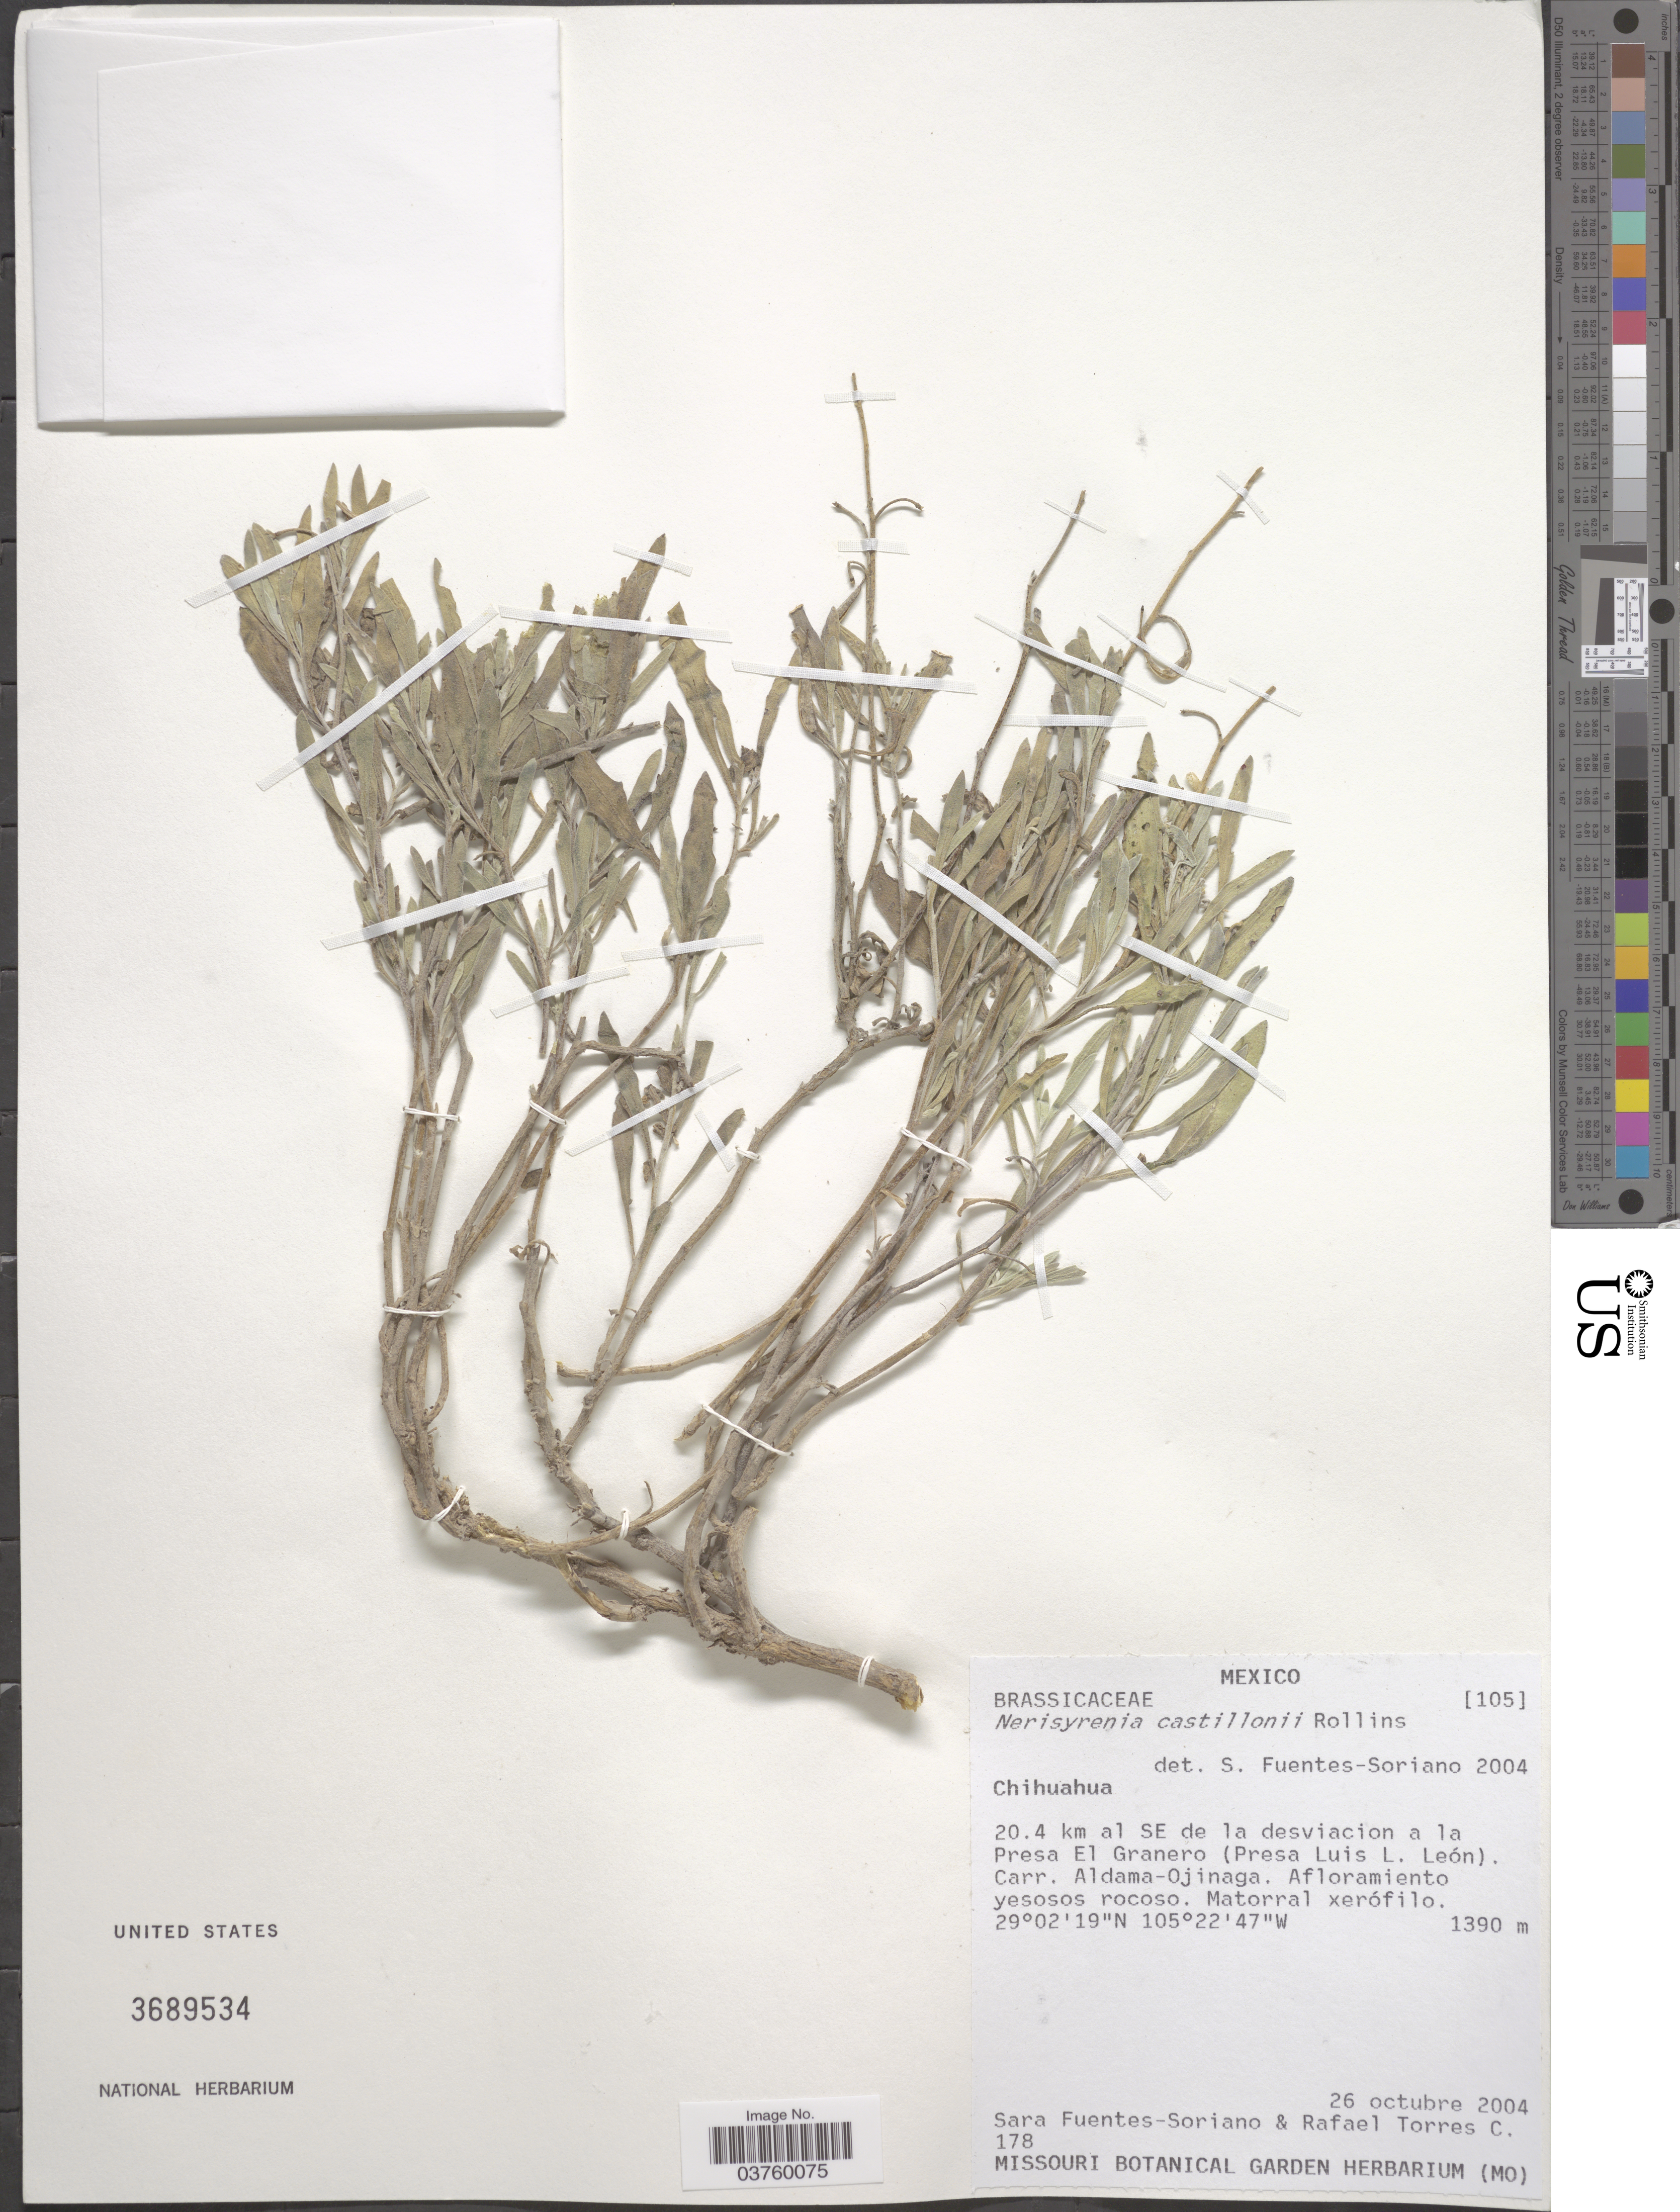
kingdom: Plantae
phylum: Tracheophyta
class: Magnoliopsida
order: Brassicales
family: Brassicaceae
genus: Nerisyrenia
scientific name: Nerisyrenia castillonii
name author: Rollins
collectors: S. Fuentes-Soriano & R. Torres C.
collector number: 178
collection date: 2004-10-26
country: Mexico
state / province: Chihuahua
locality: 20.4 km al SE de la desviacion a la Presa El Granero (Presa Luis L. León).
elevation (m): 1390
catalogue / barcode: US 3689534